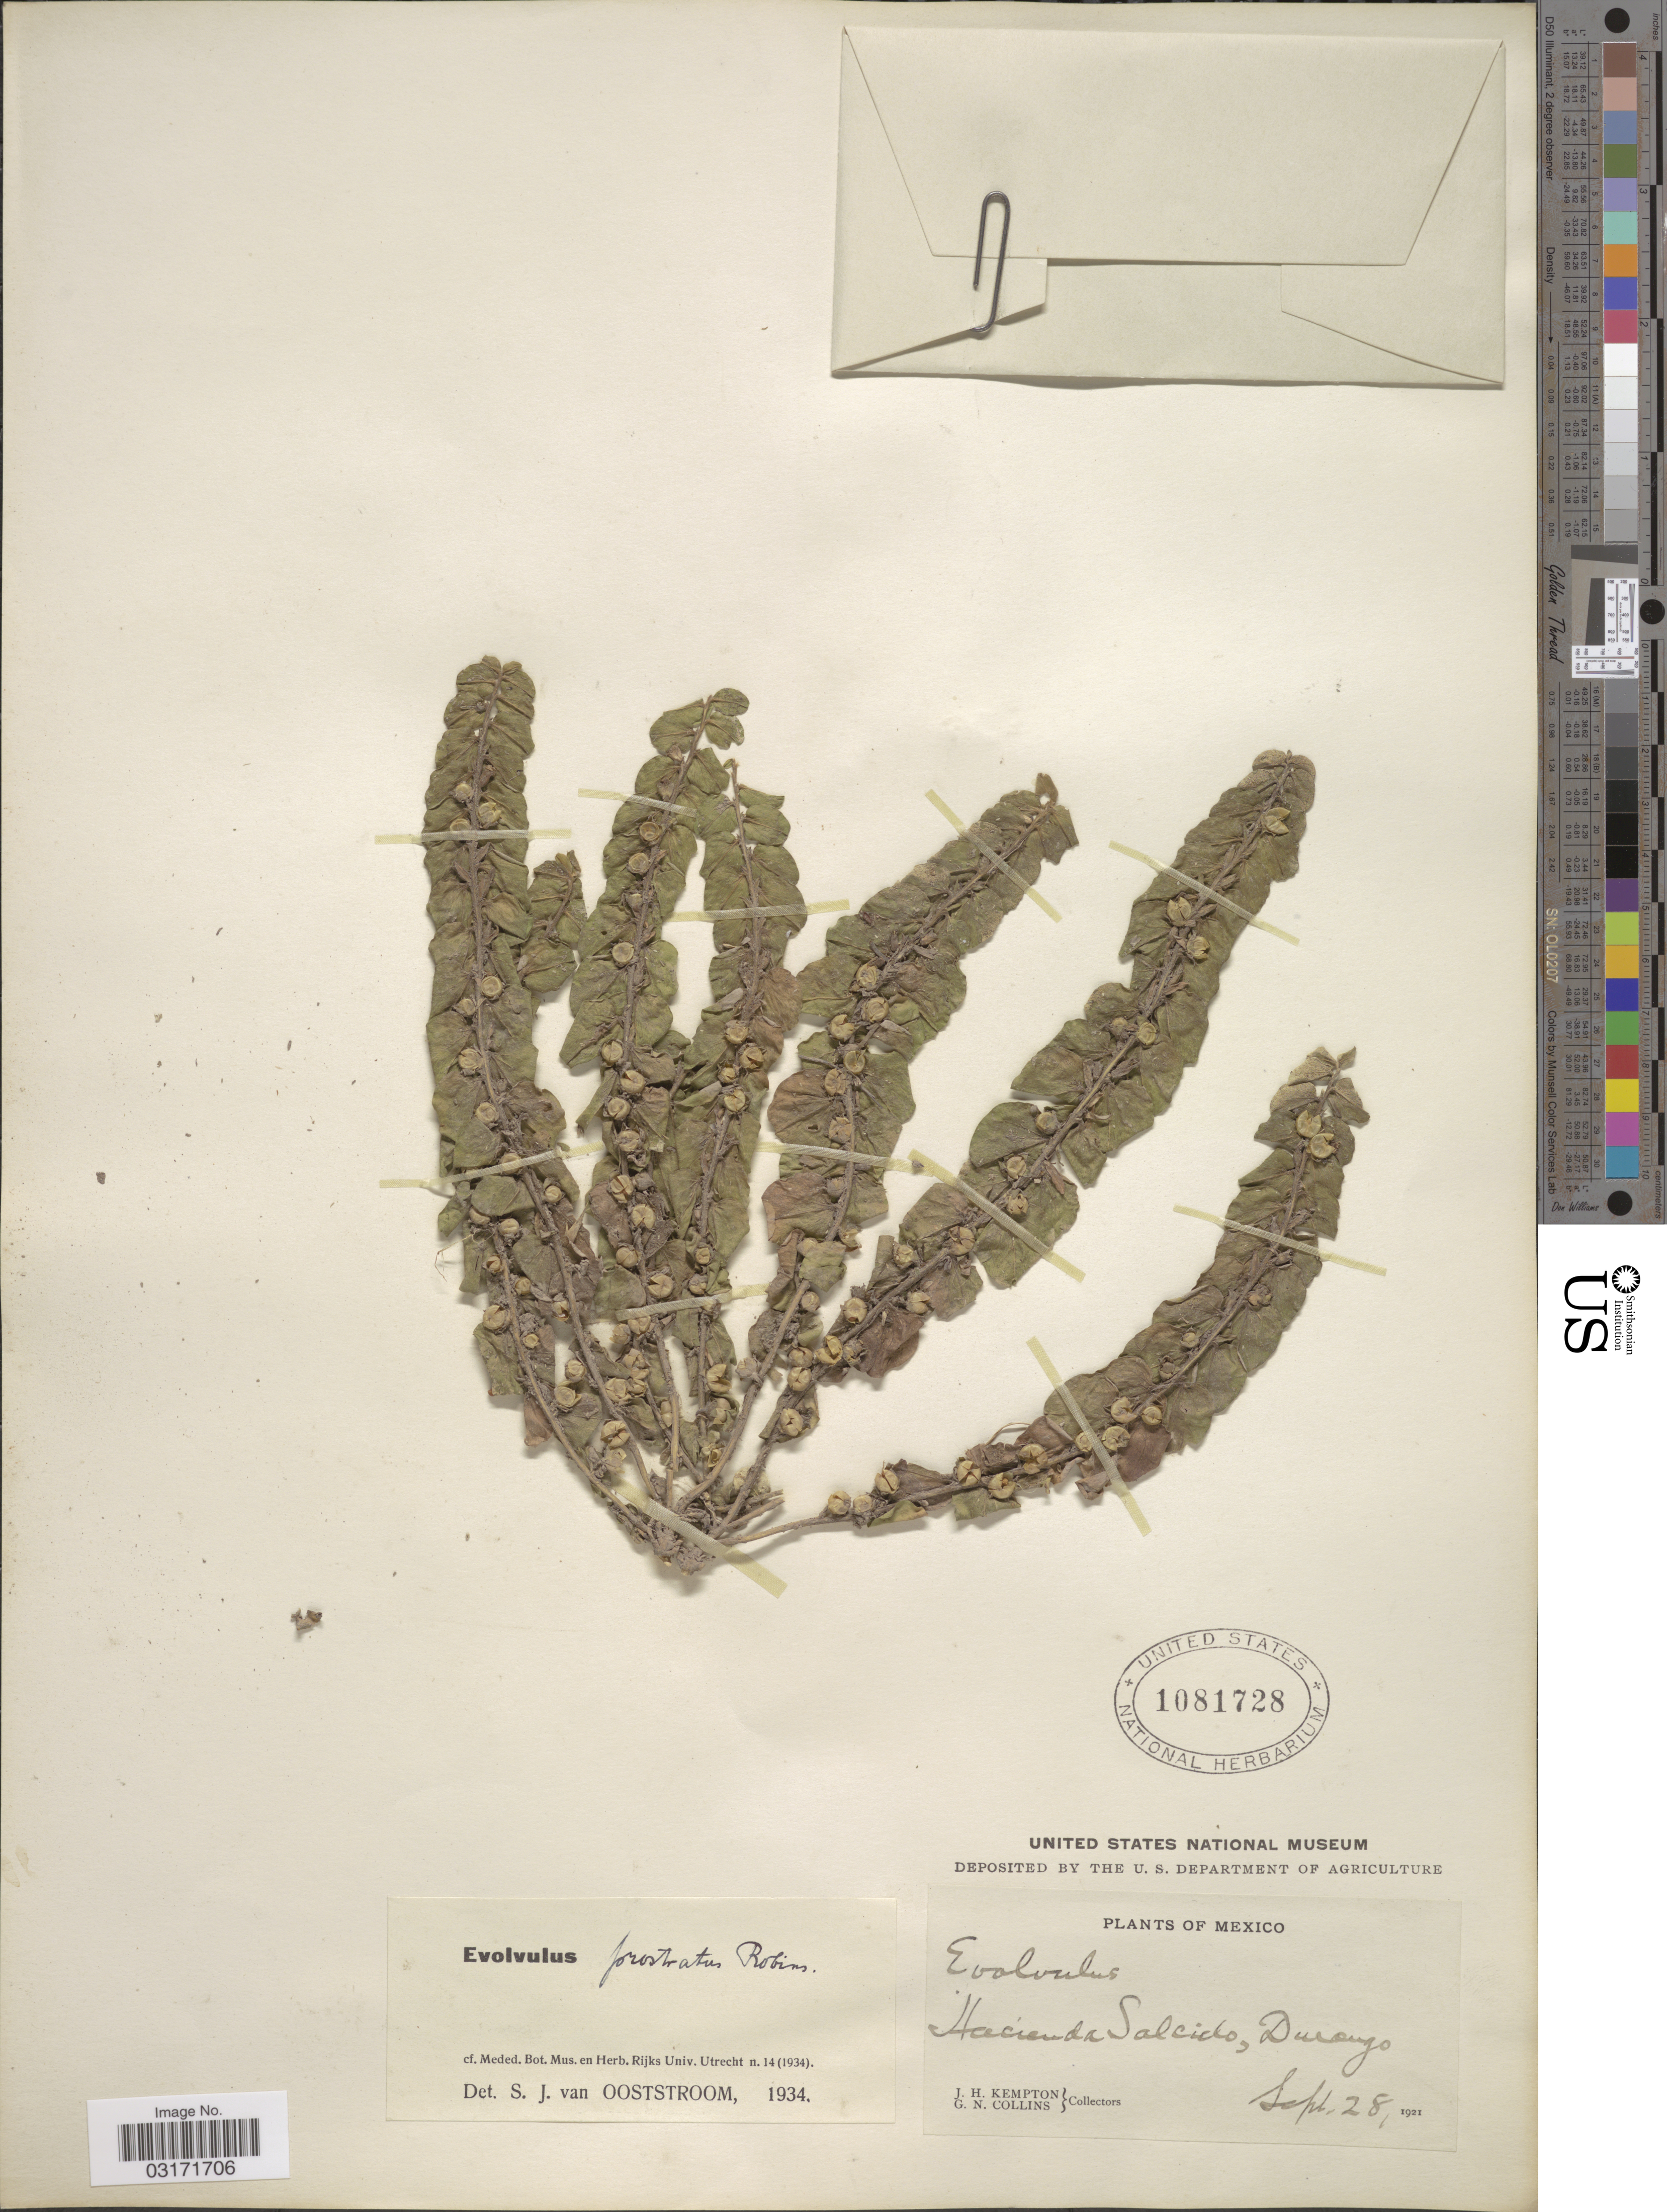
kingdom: Plantae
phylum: Tracheophyta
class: Magnoliopsida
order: Solanales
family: Convolvulaceae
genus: Evolvulus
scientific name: Evolvulus prostratus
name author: B.L. Rob.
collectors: J. H. Kempton & G. Collins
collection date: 1921-09-28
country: Mexico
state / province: Durango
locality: Hacienda Salcido.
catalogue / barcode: US 1081728